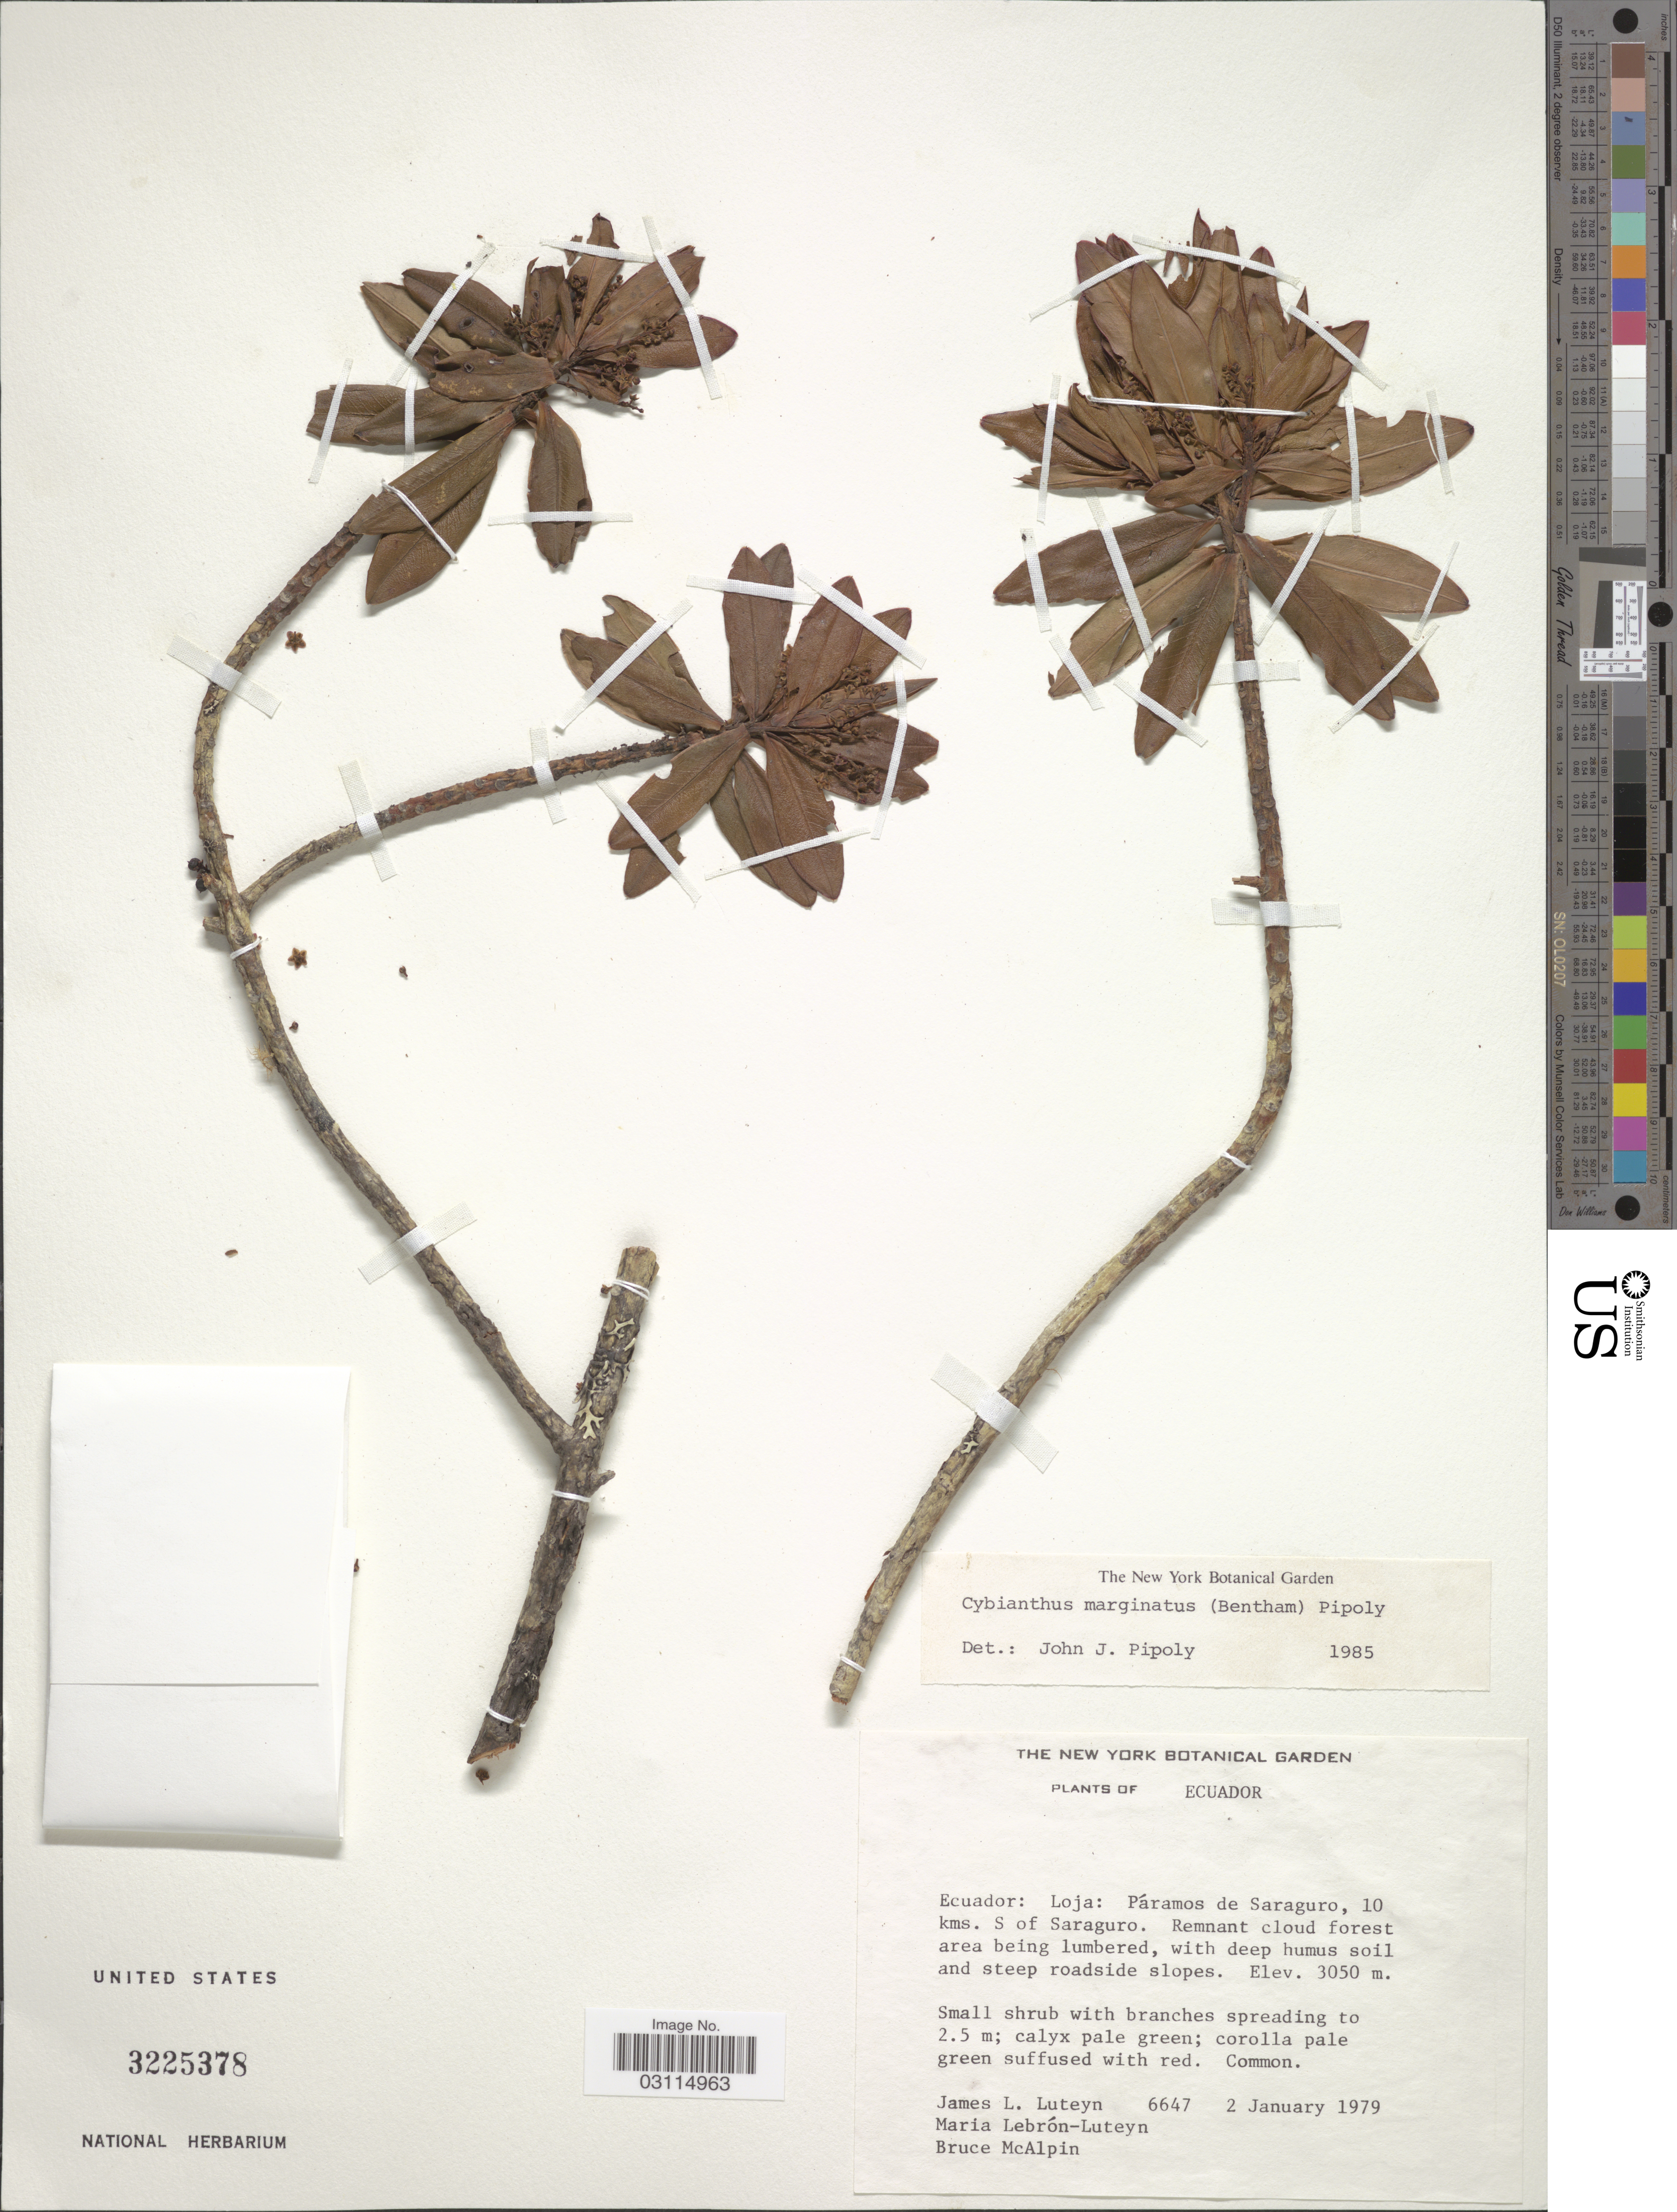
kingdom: Plantae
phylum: Tracheophyta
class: Magnoliopsida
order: Ericales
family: Primulaceae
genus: Cybianthus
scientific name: Cybianthus marginatus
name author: (Benth.) Pipoly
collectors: J. Luteyn, M. L. Lebrón-Luteyn & B. McAlpin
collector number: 6647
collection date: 1979-01-02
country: Ecuador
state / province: Loja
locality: Páramos de Saraguro, 10 kms. S of Saraguro.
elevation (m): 3050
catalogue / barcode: US 3225378